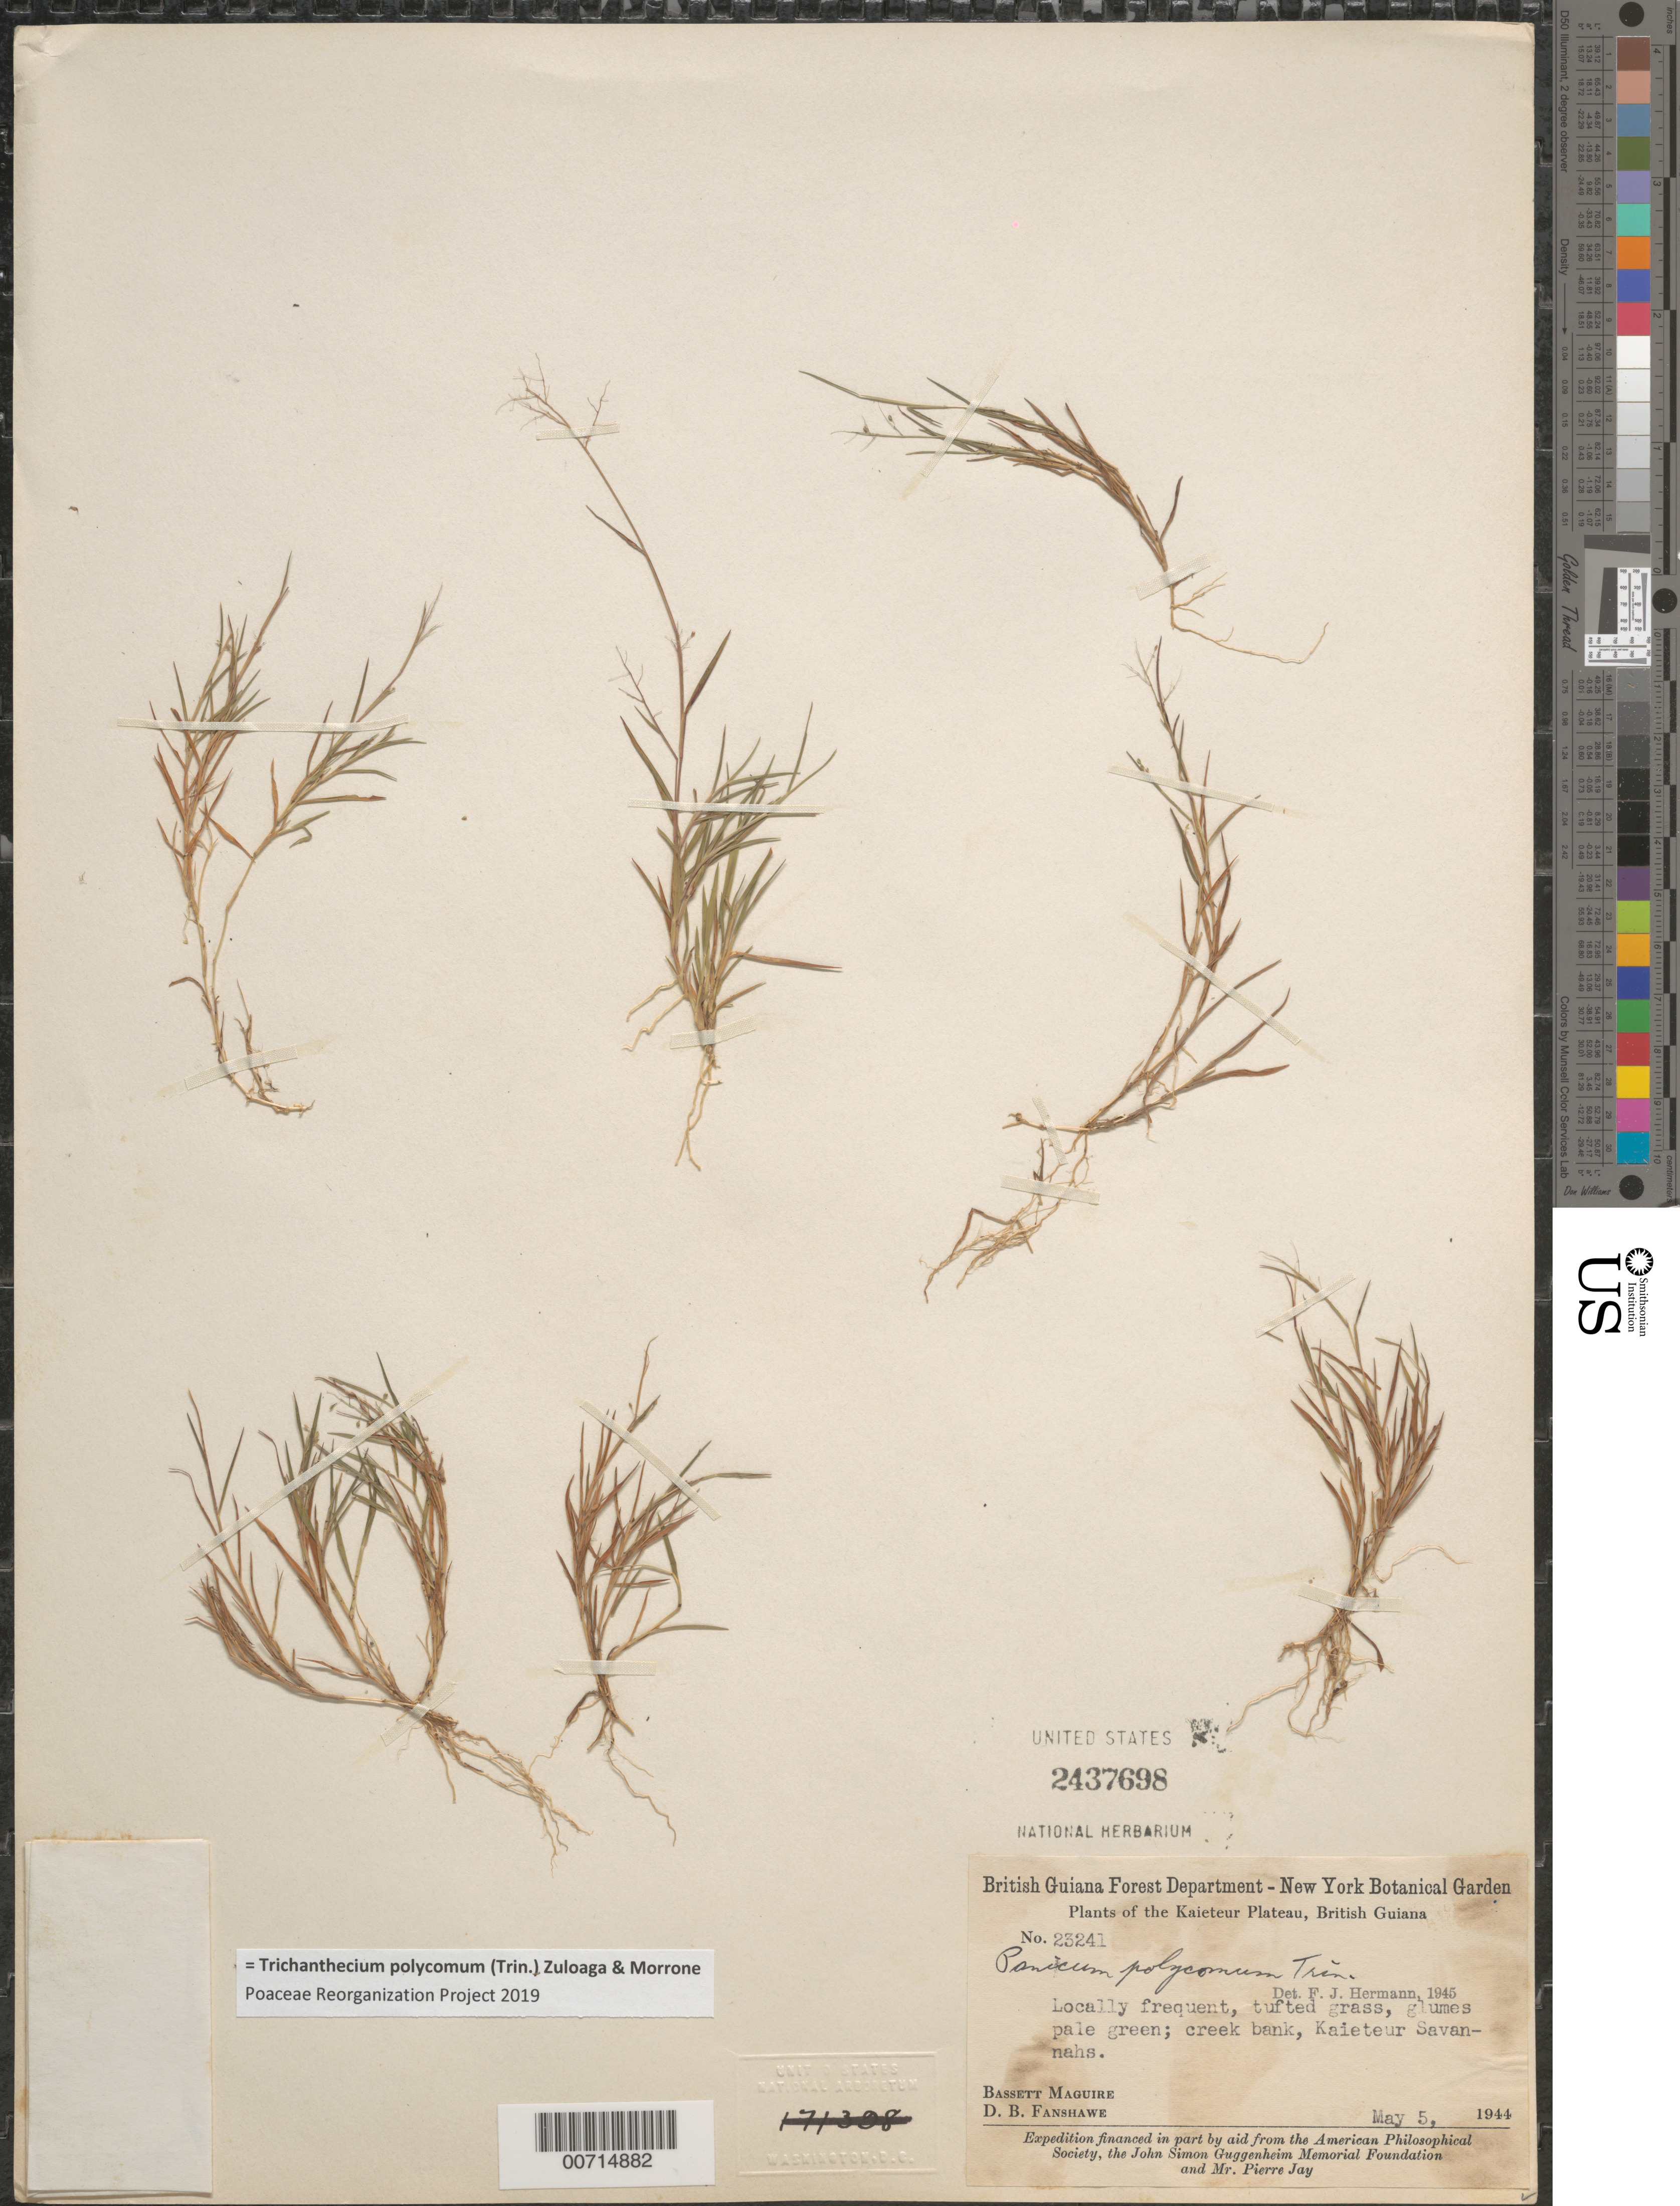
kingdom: Plantae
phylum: Tracheophyta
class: Liliopsida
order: Poales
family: Poaceae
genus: Trichanthecium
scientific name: Trichanthecium polycomum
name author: (Trin.) Zuloaga & Morrone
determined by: Poaceae Reorganization Project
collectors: B. Maguire & D. B. Fanshawe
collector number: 23241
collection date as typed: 5-May-44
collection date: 1944-05-05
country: Guyana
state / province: Potaro-Siparuni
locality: Kaieteur Plateau, Kaieteur Savannas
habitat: Creek bank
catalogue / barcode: US 2437698